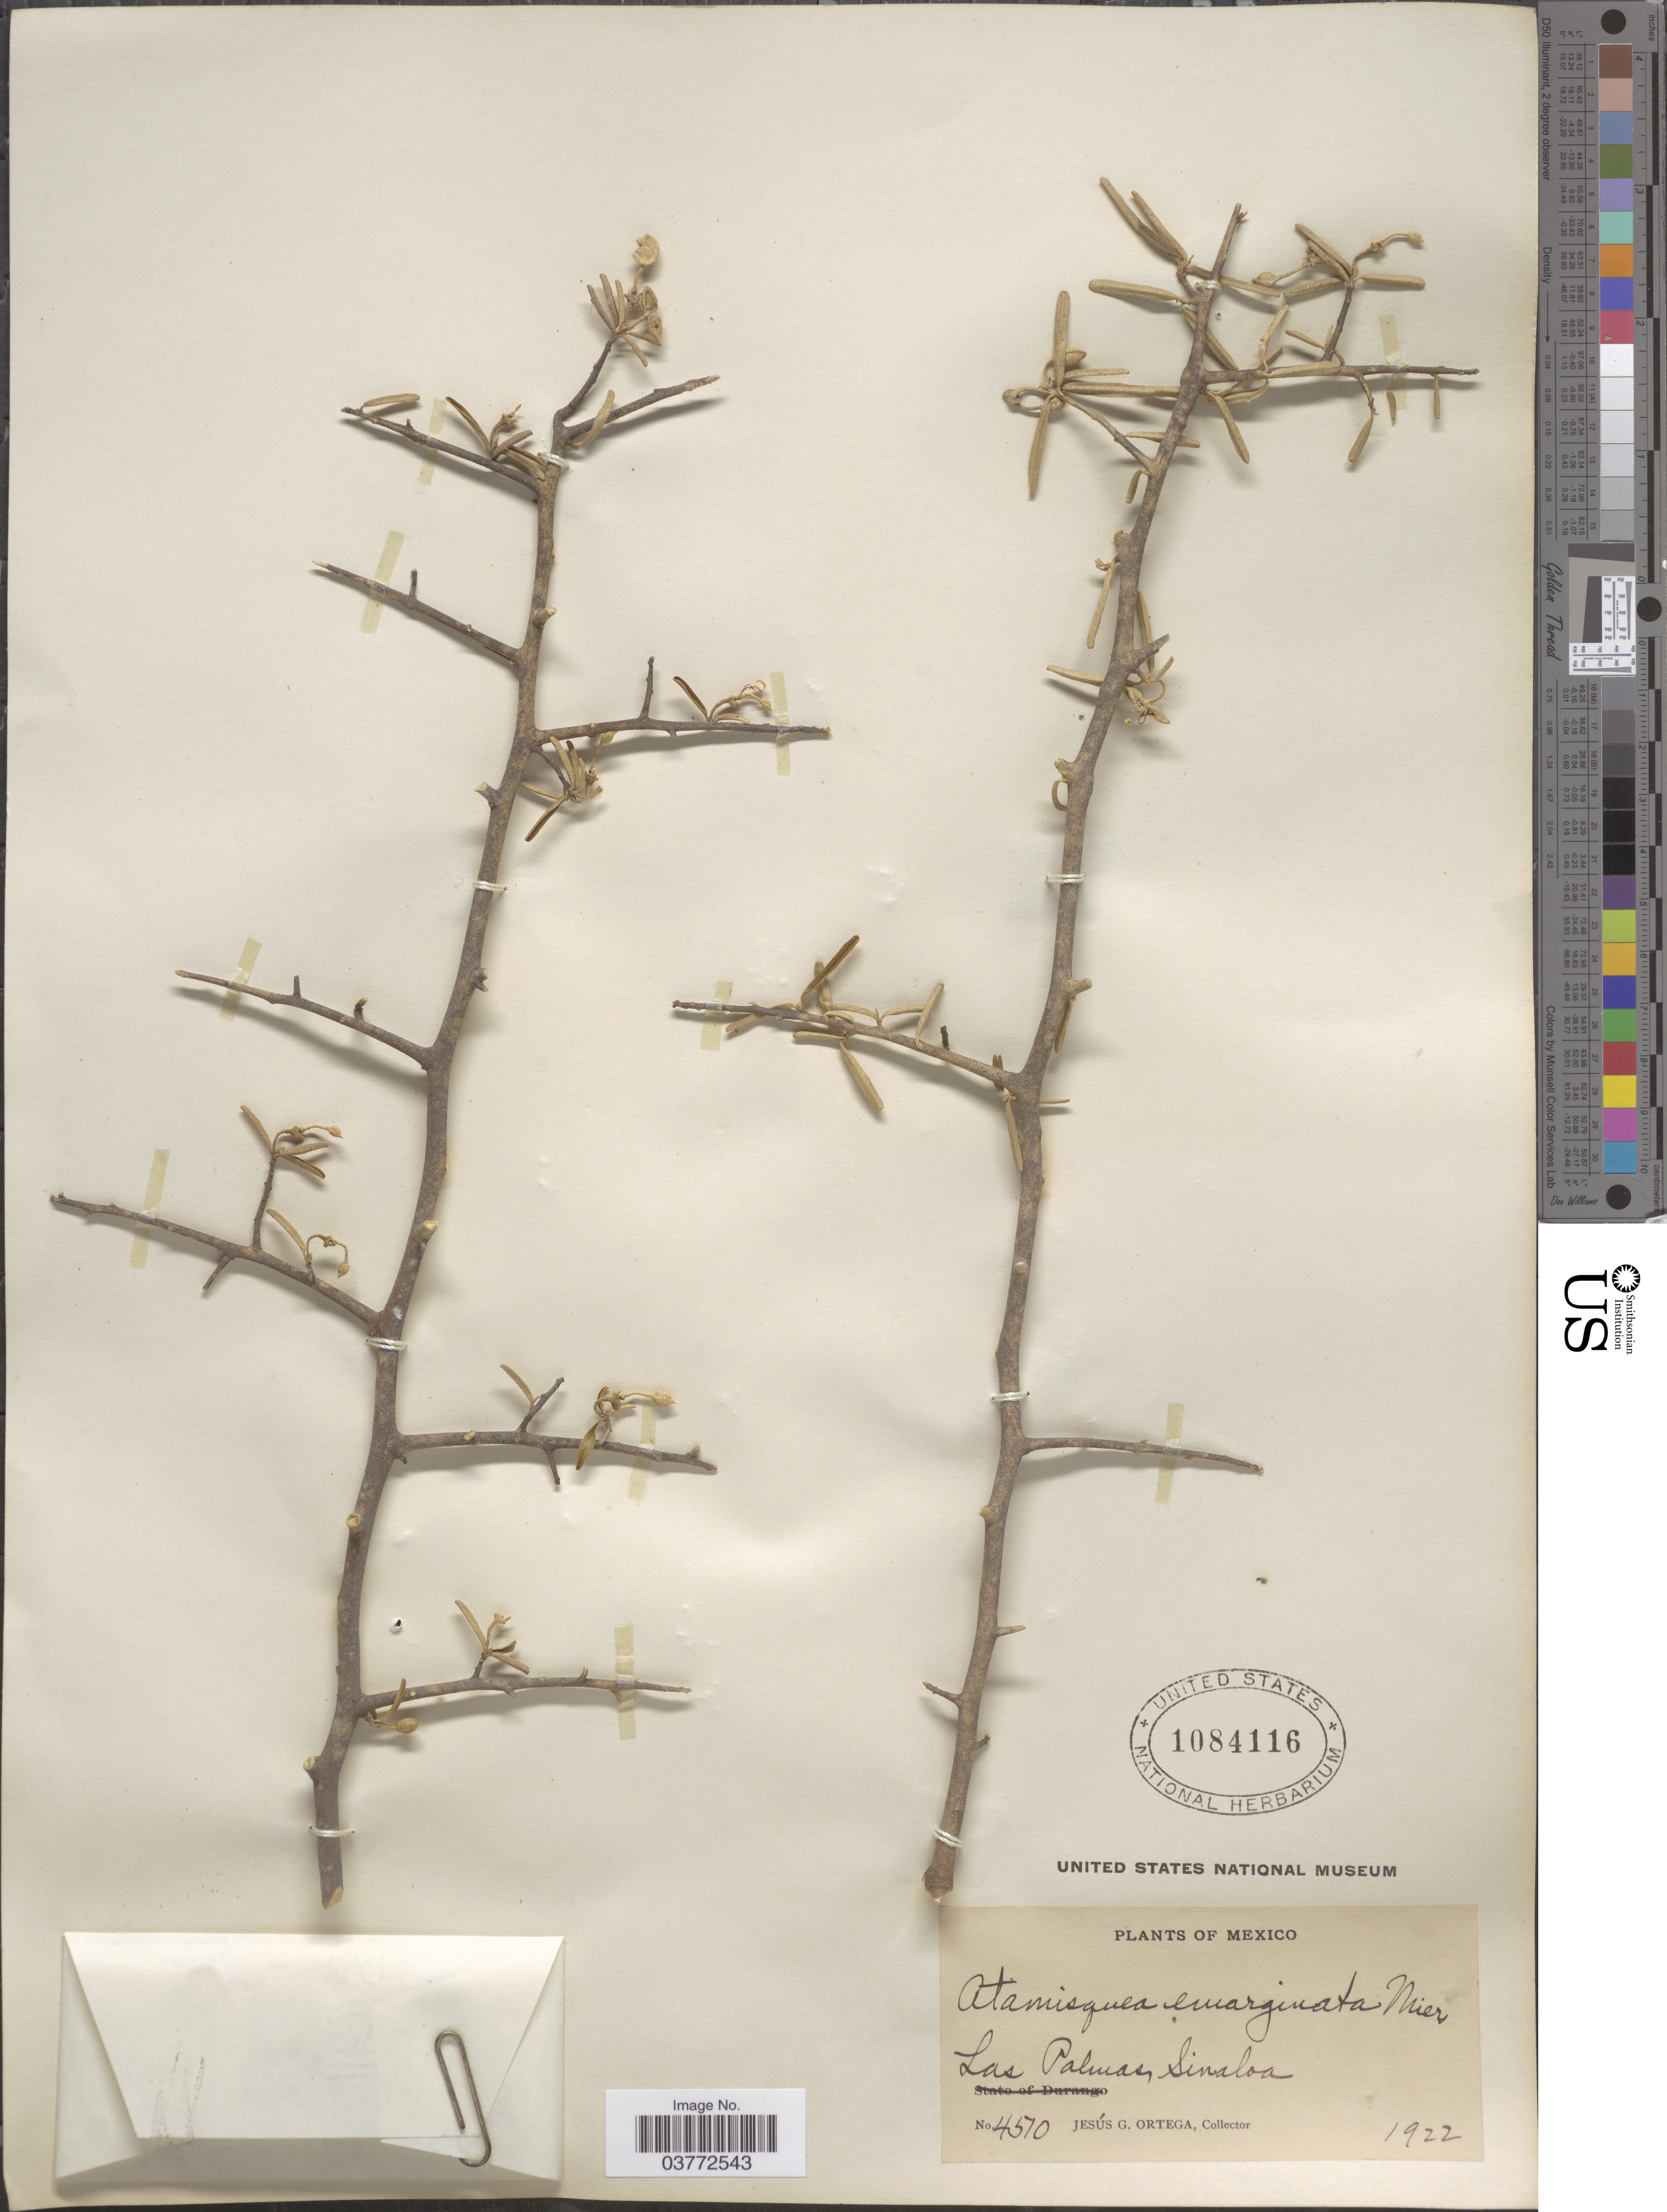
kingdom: Plantae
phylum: Tracheophyta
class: Magnoliopsida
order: Brassicales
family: Capparaceae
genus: Atamisquea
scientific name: Atamisquea emarginata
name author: Miers ex Hook. & Arn.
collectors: J. Ortega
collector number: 4510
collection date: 1922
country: Mexico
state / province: Sinaloa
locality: Las Palmas, Sinaloa.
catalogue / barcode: US 1084116